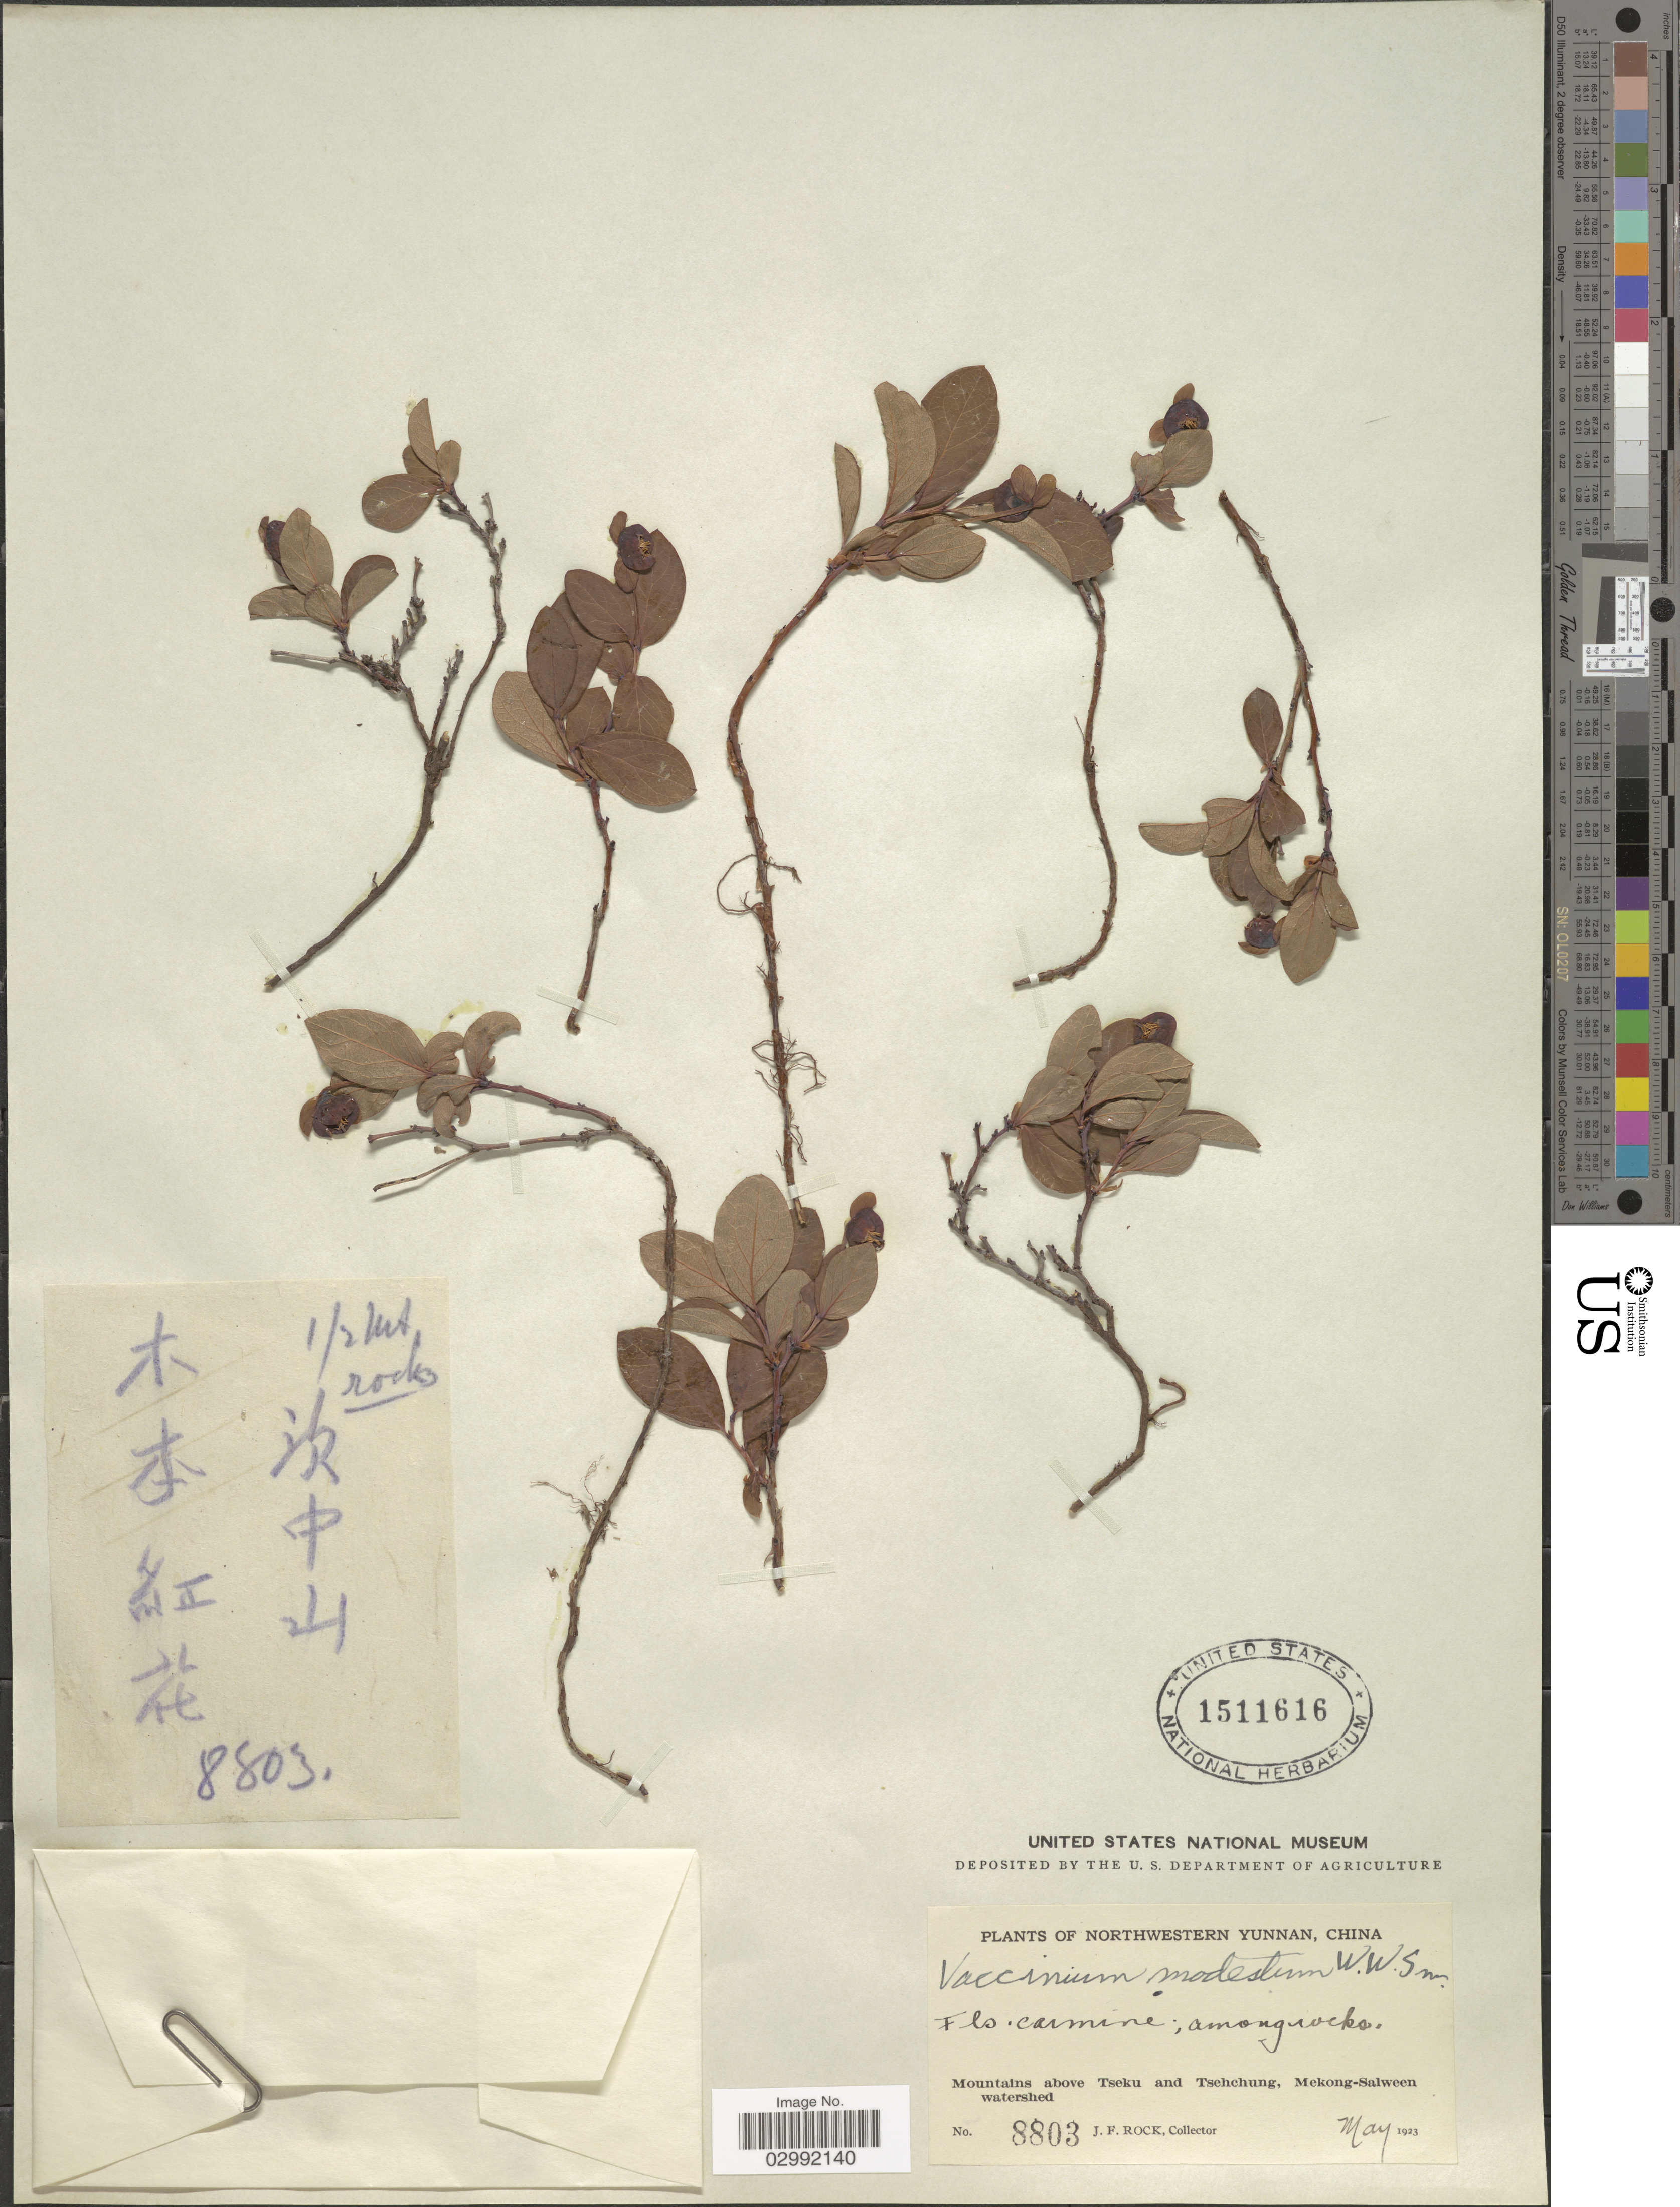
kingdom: Plantae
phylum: Tracheophyta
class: Magnoliopsida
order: Ericales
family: Ericaceae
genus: Vaccinium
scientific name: Vaccinium modestum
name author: W.W. Sm.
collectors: J. Rock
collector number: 8803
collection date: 1923-05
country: China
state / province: Yunnan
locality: Northwestern Yunnan, Mountains above Tseku and Tsehchung, Mekong-Salween watershed.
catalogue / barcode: US 1511616